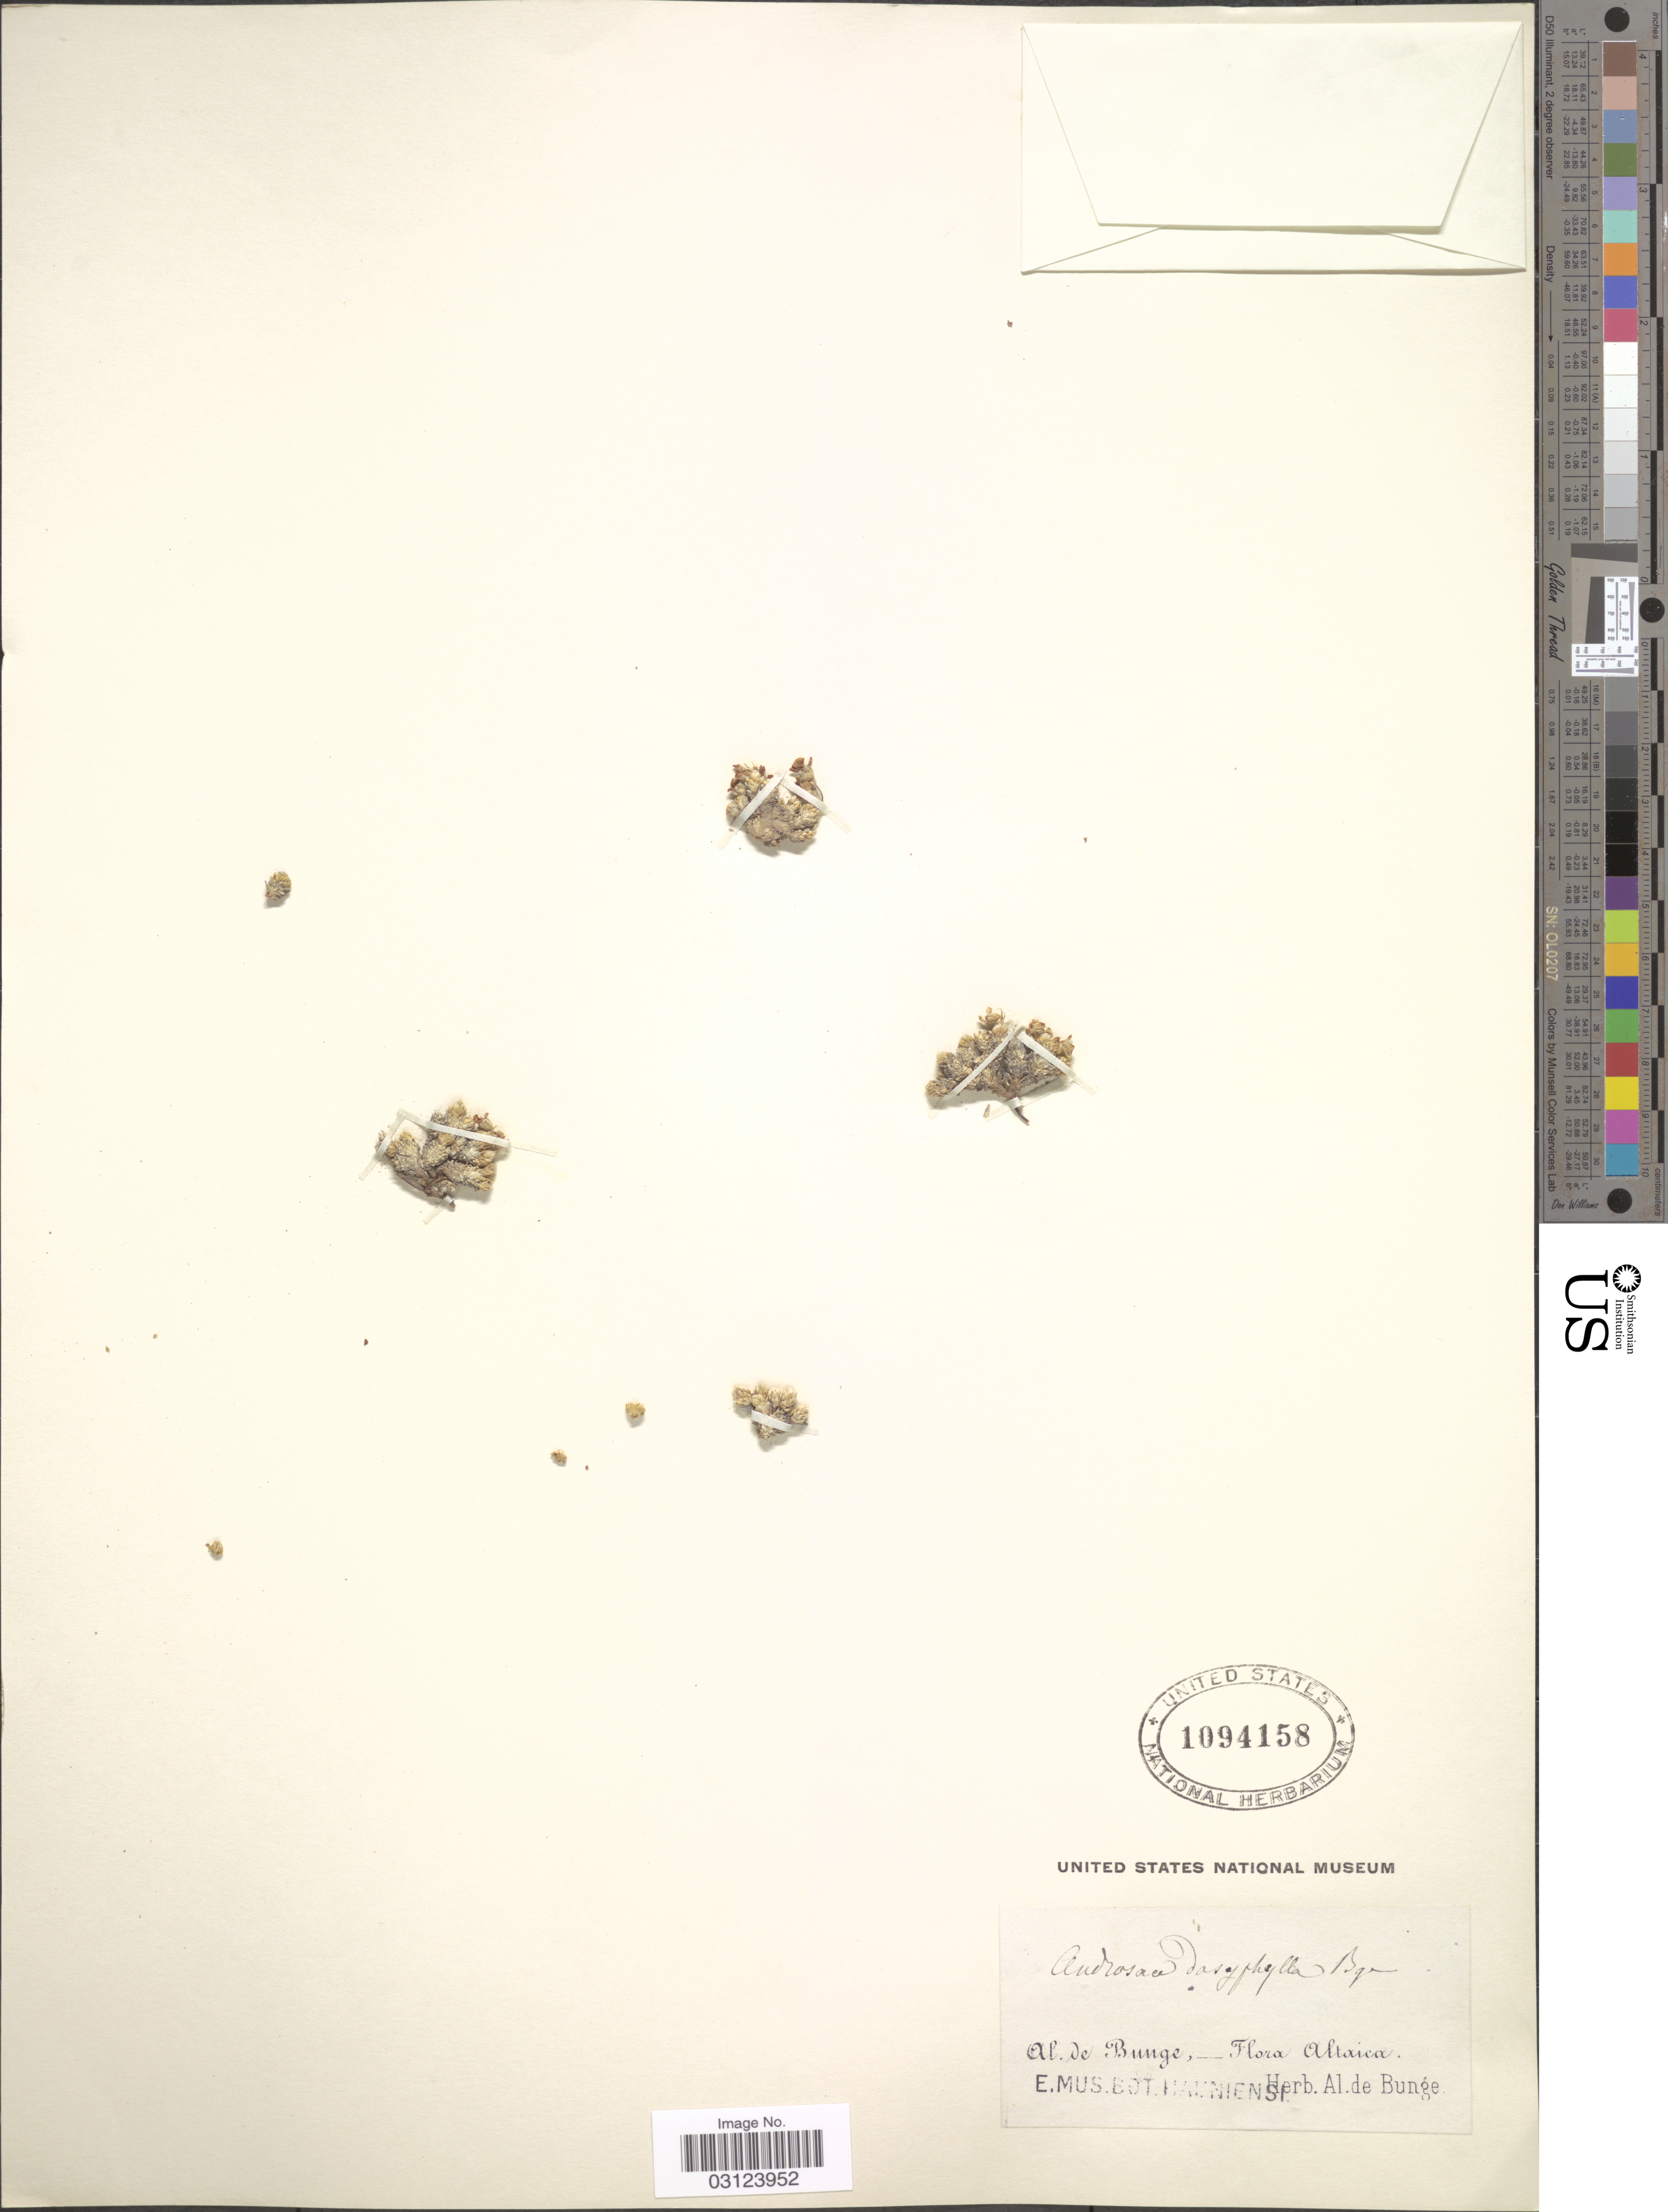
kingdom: Plantae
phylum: Tracheophyta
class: Magnoliopsida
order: Ericales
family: Primulaceae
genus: Androsace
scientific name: Androsace dasyphylla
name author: Bunge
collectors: A. de Bunge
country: Russian Federation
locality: Altaica.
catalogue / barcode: US 1094158